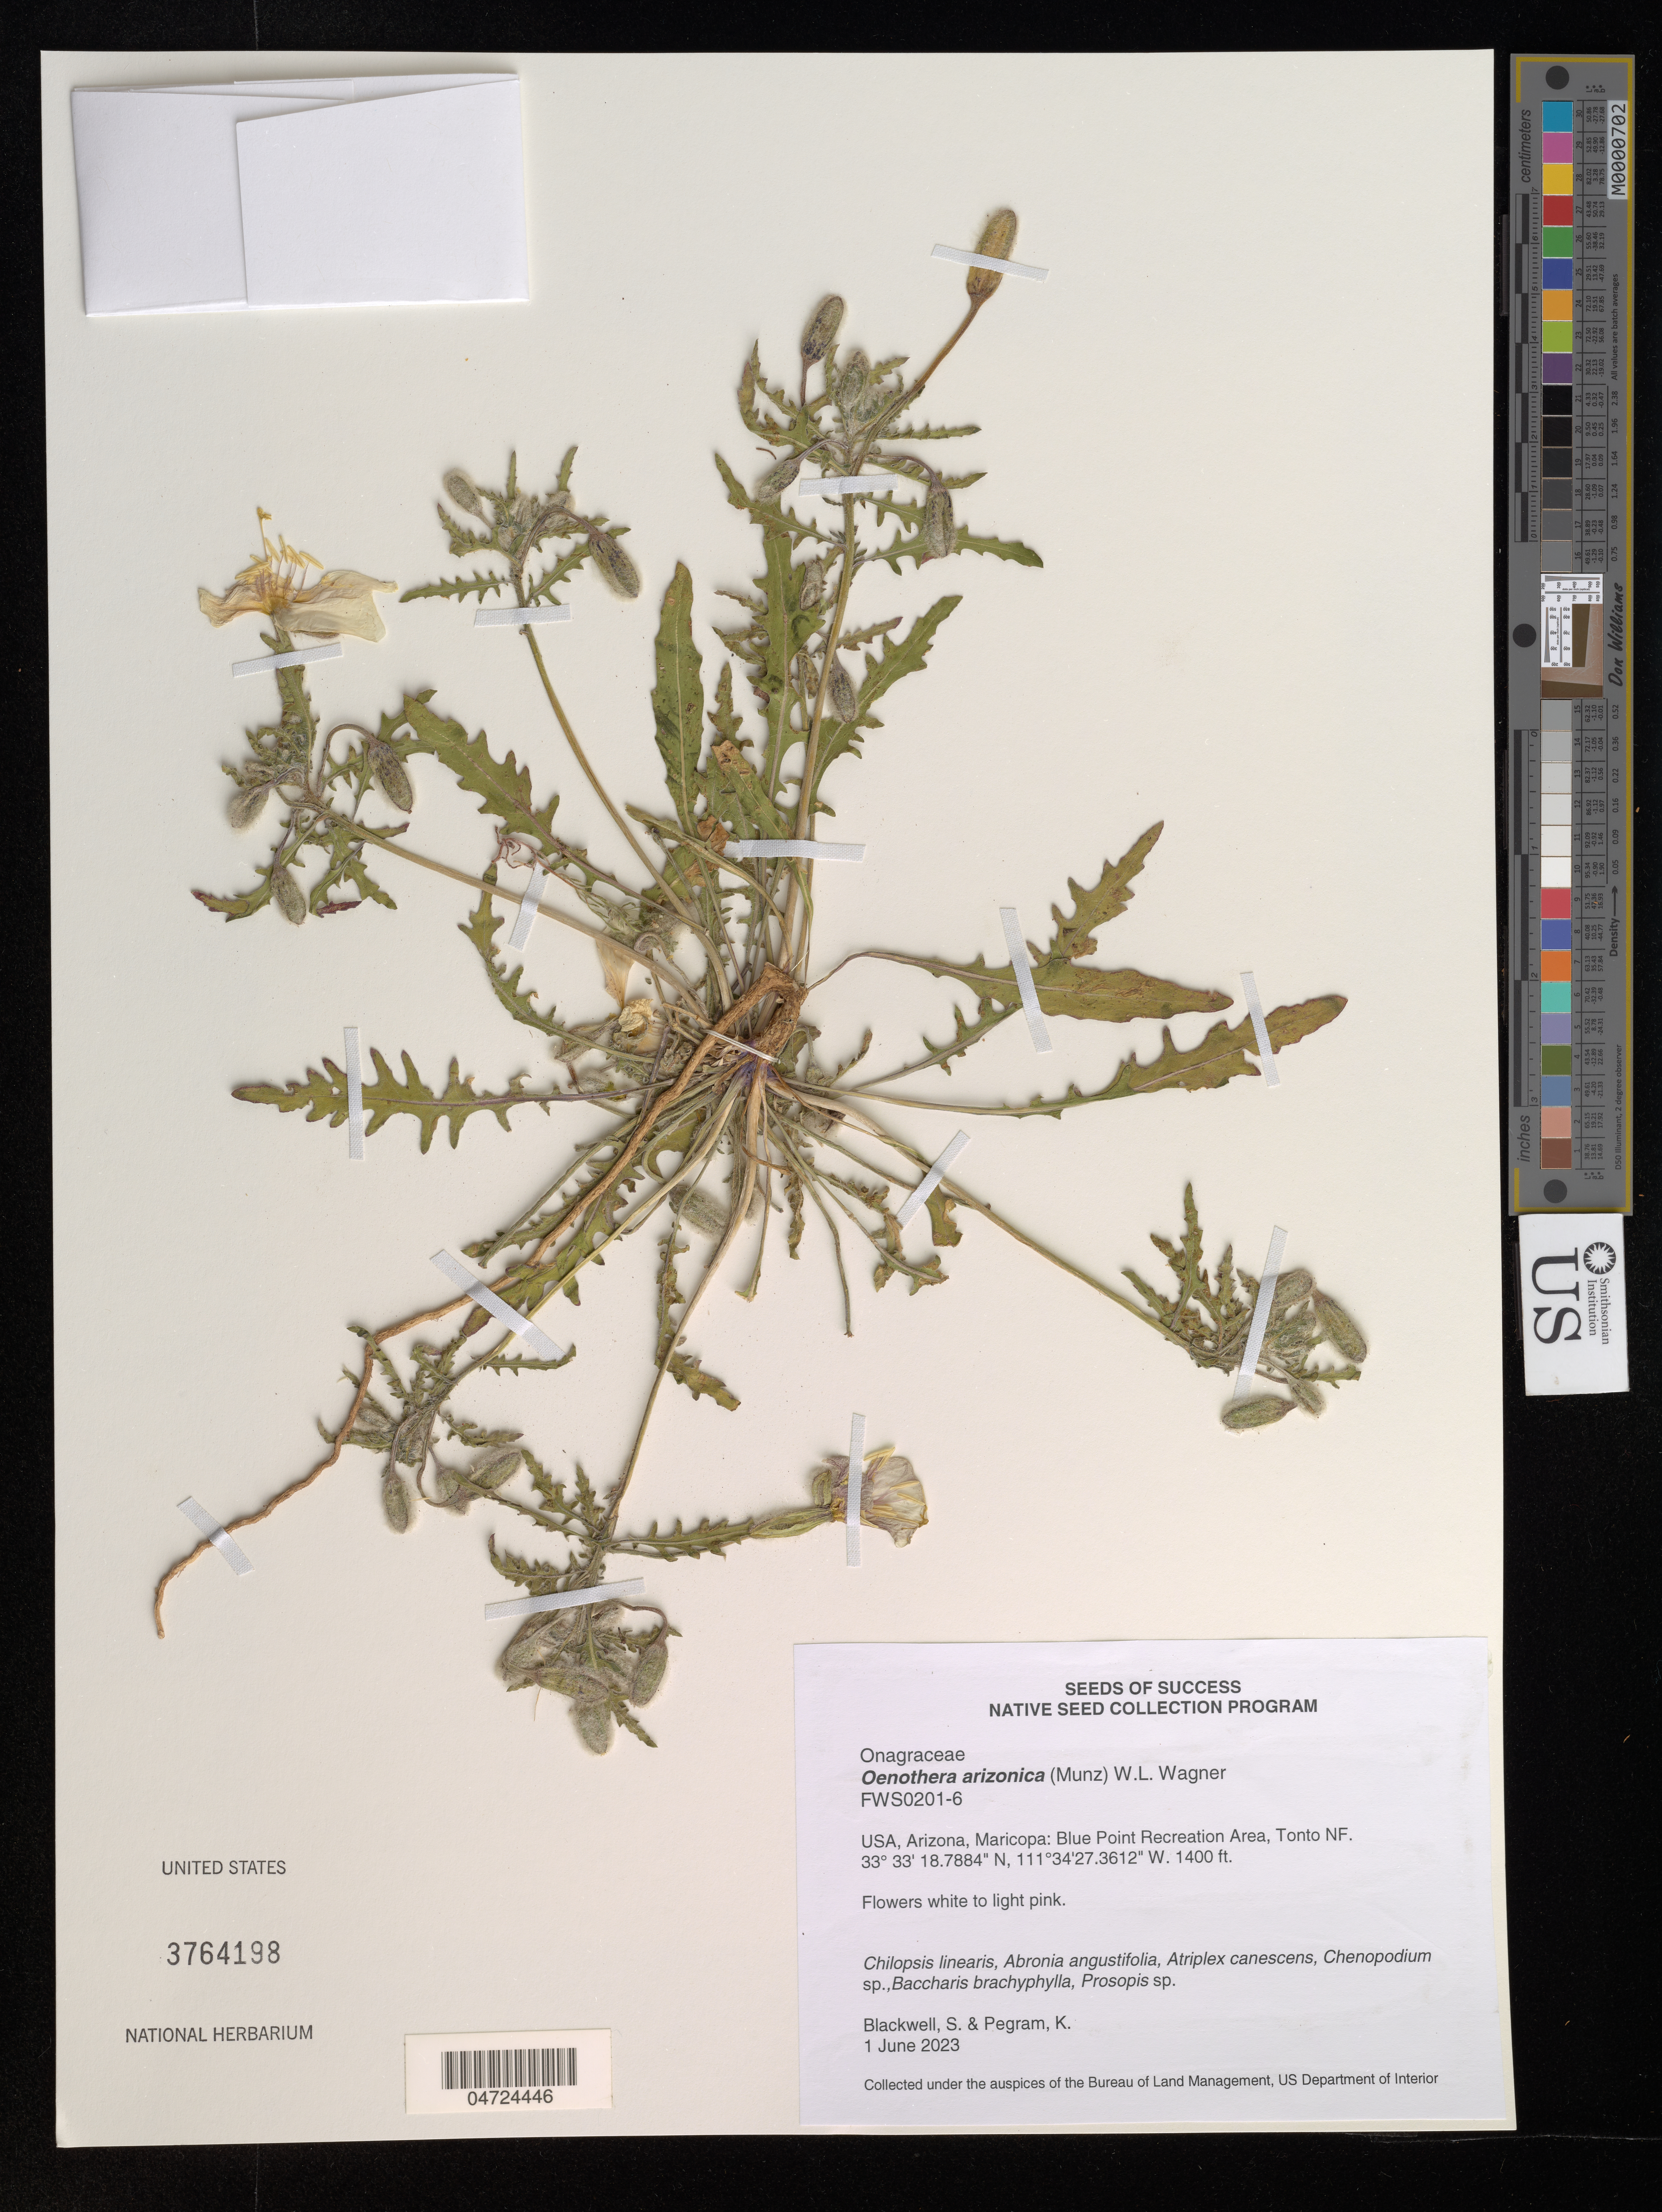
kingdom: Plantae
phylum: Tracheophyta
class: Magnoliopsida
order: Myrtales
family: Onagraceae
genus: Oenothera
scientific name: Oenothera arizonica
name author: (Munz) W.L. Wagner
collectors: S. Blackwell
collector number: FWS0201-6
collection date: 2023-06-01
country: United States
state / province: Arizona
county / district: Maricopa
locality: Maricopa: Blue Point Recreation Area, Tonto NF.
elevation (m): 427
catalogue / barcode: US 3764198